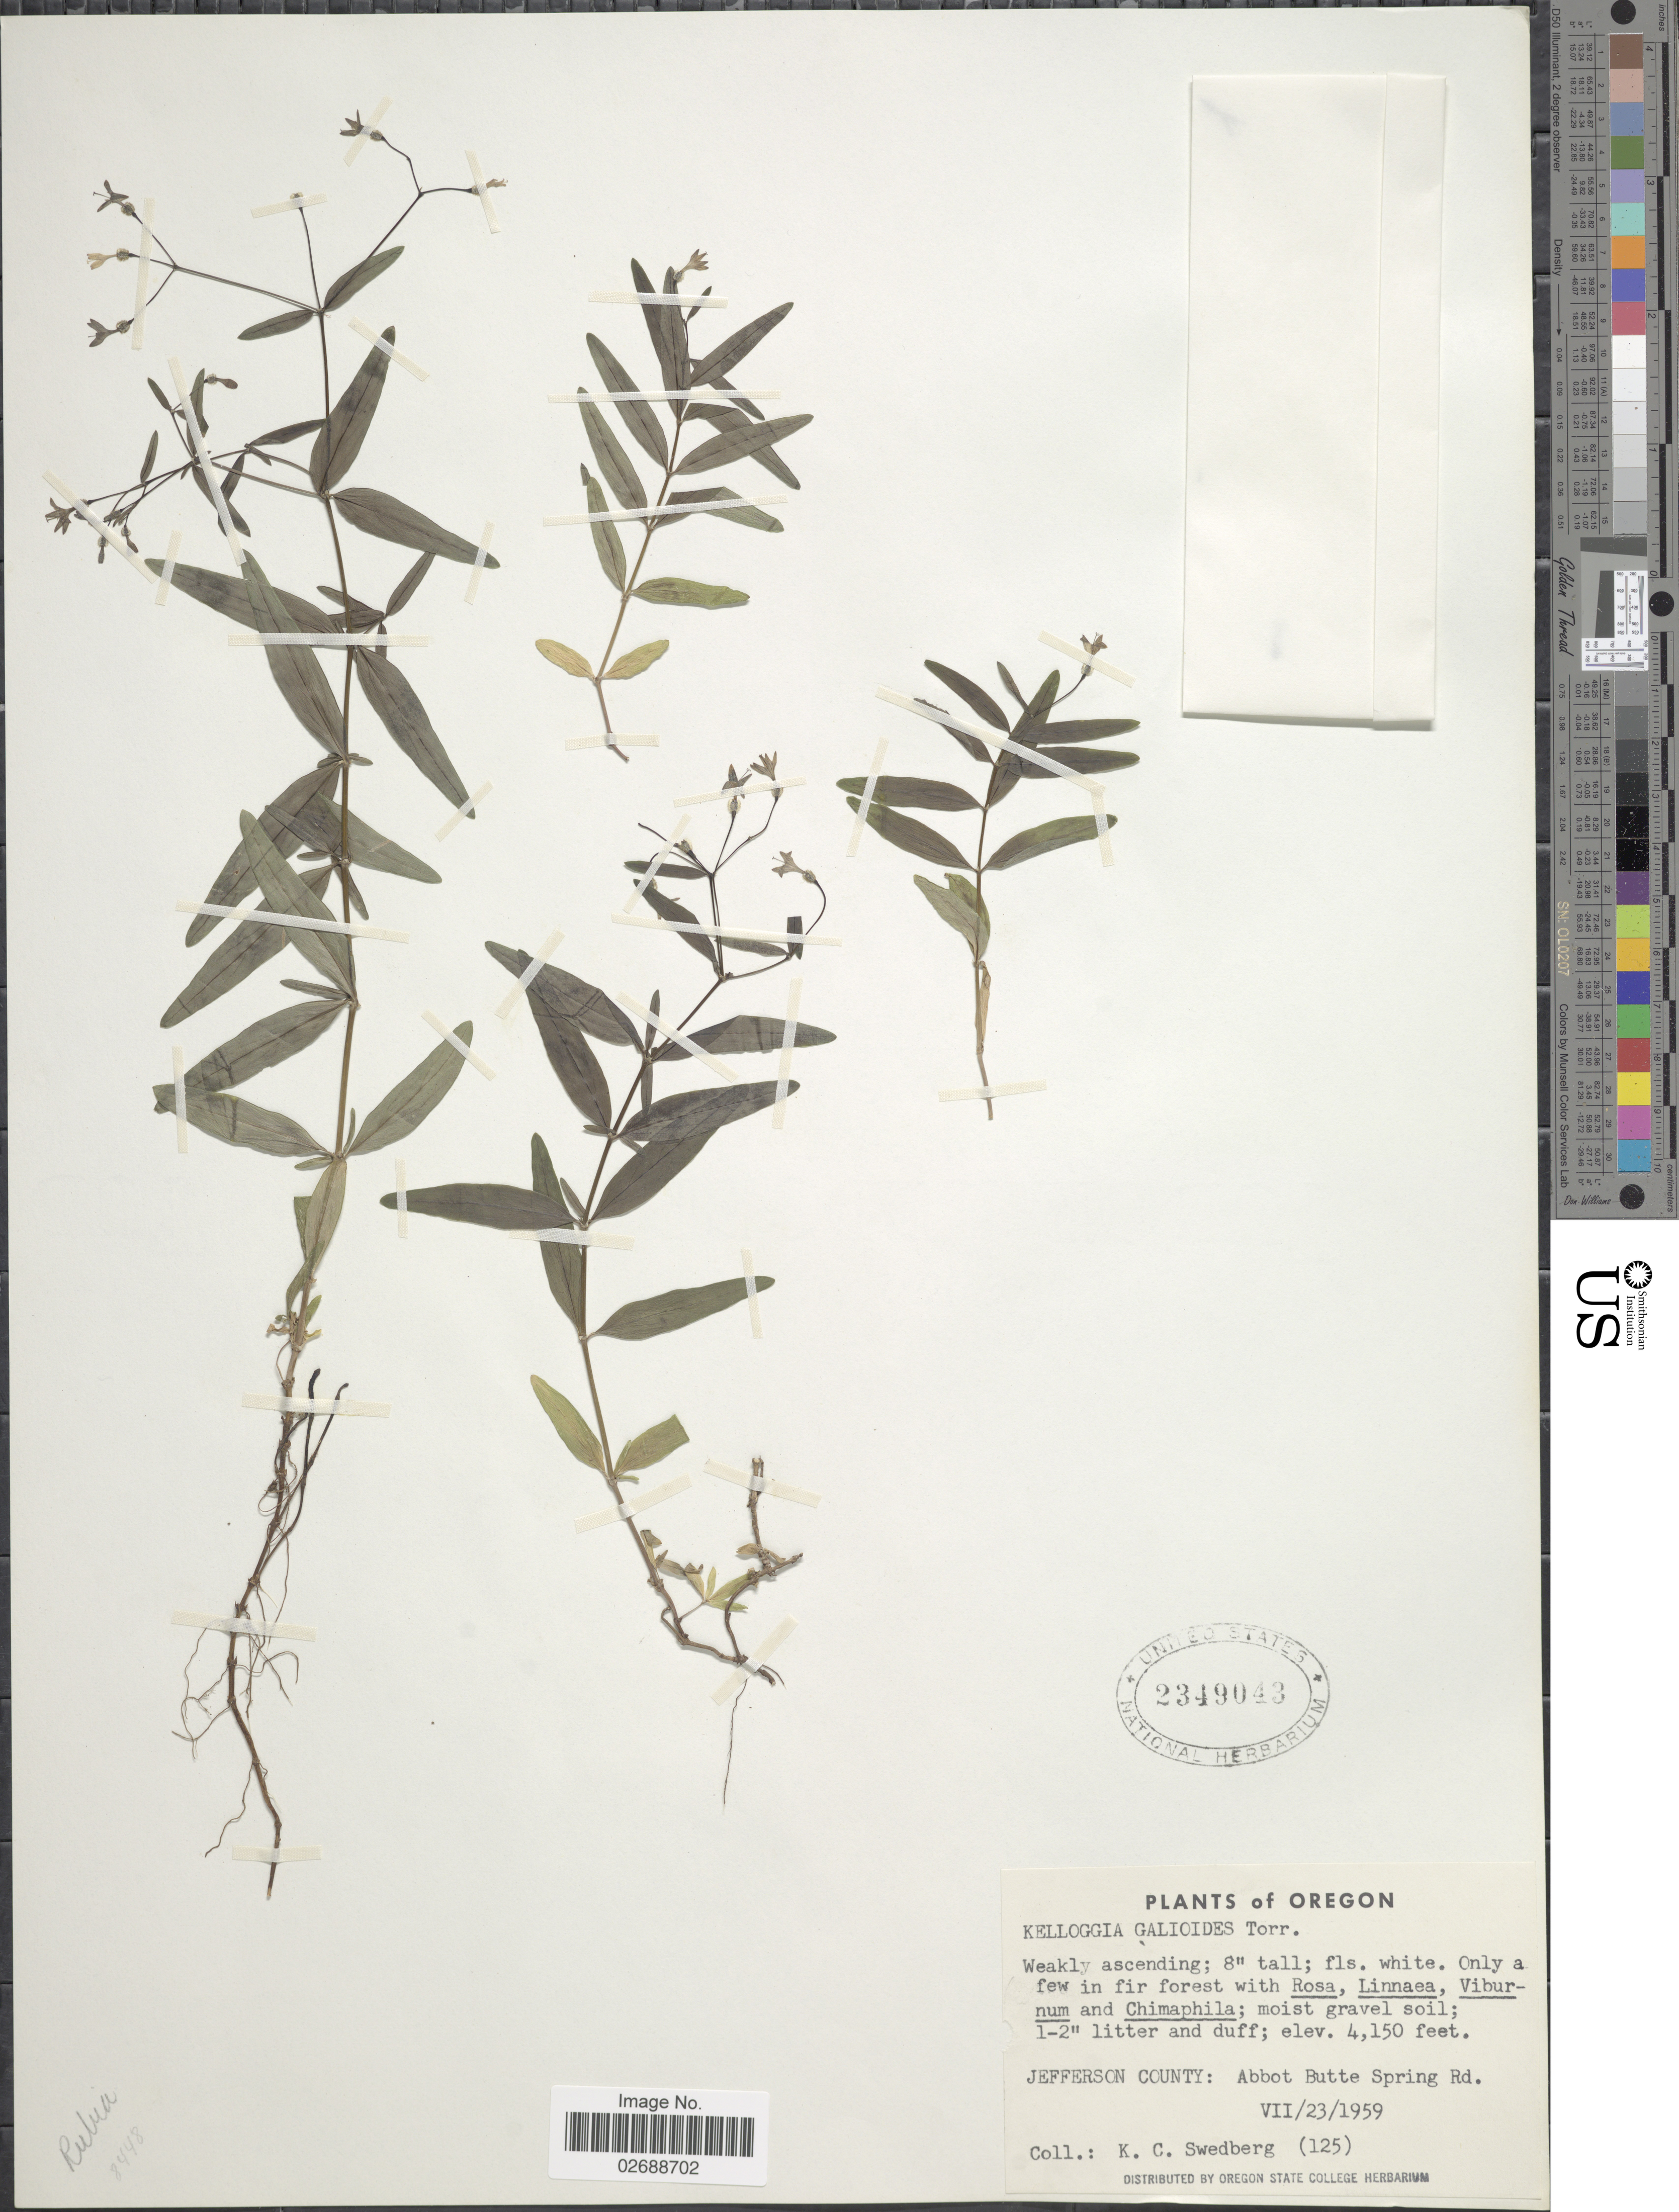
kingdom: Plantae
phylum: Tracheophyta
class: Magnoliopsida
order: Gentianales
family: Rubiaceae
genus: Kelloggia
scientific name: Kelloggia galioides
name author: Torr.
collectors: K. Swedberg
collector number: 125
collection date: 1959-07-23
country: United States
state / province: Oregon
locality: Jefferson County: Abbot Butte Spring Rd.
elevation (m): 1265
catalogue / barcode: US 2349043